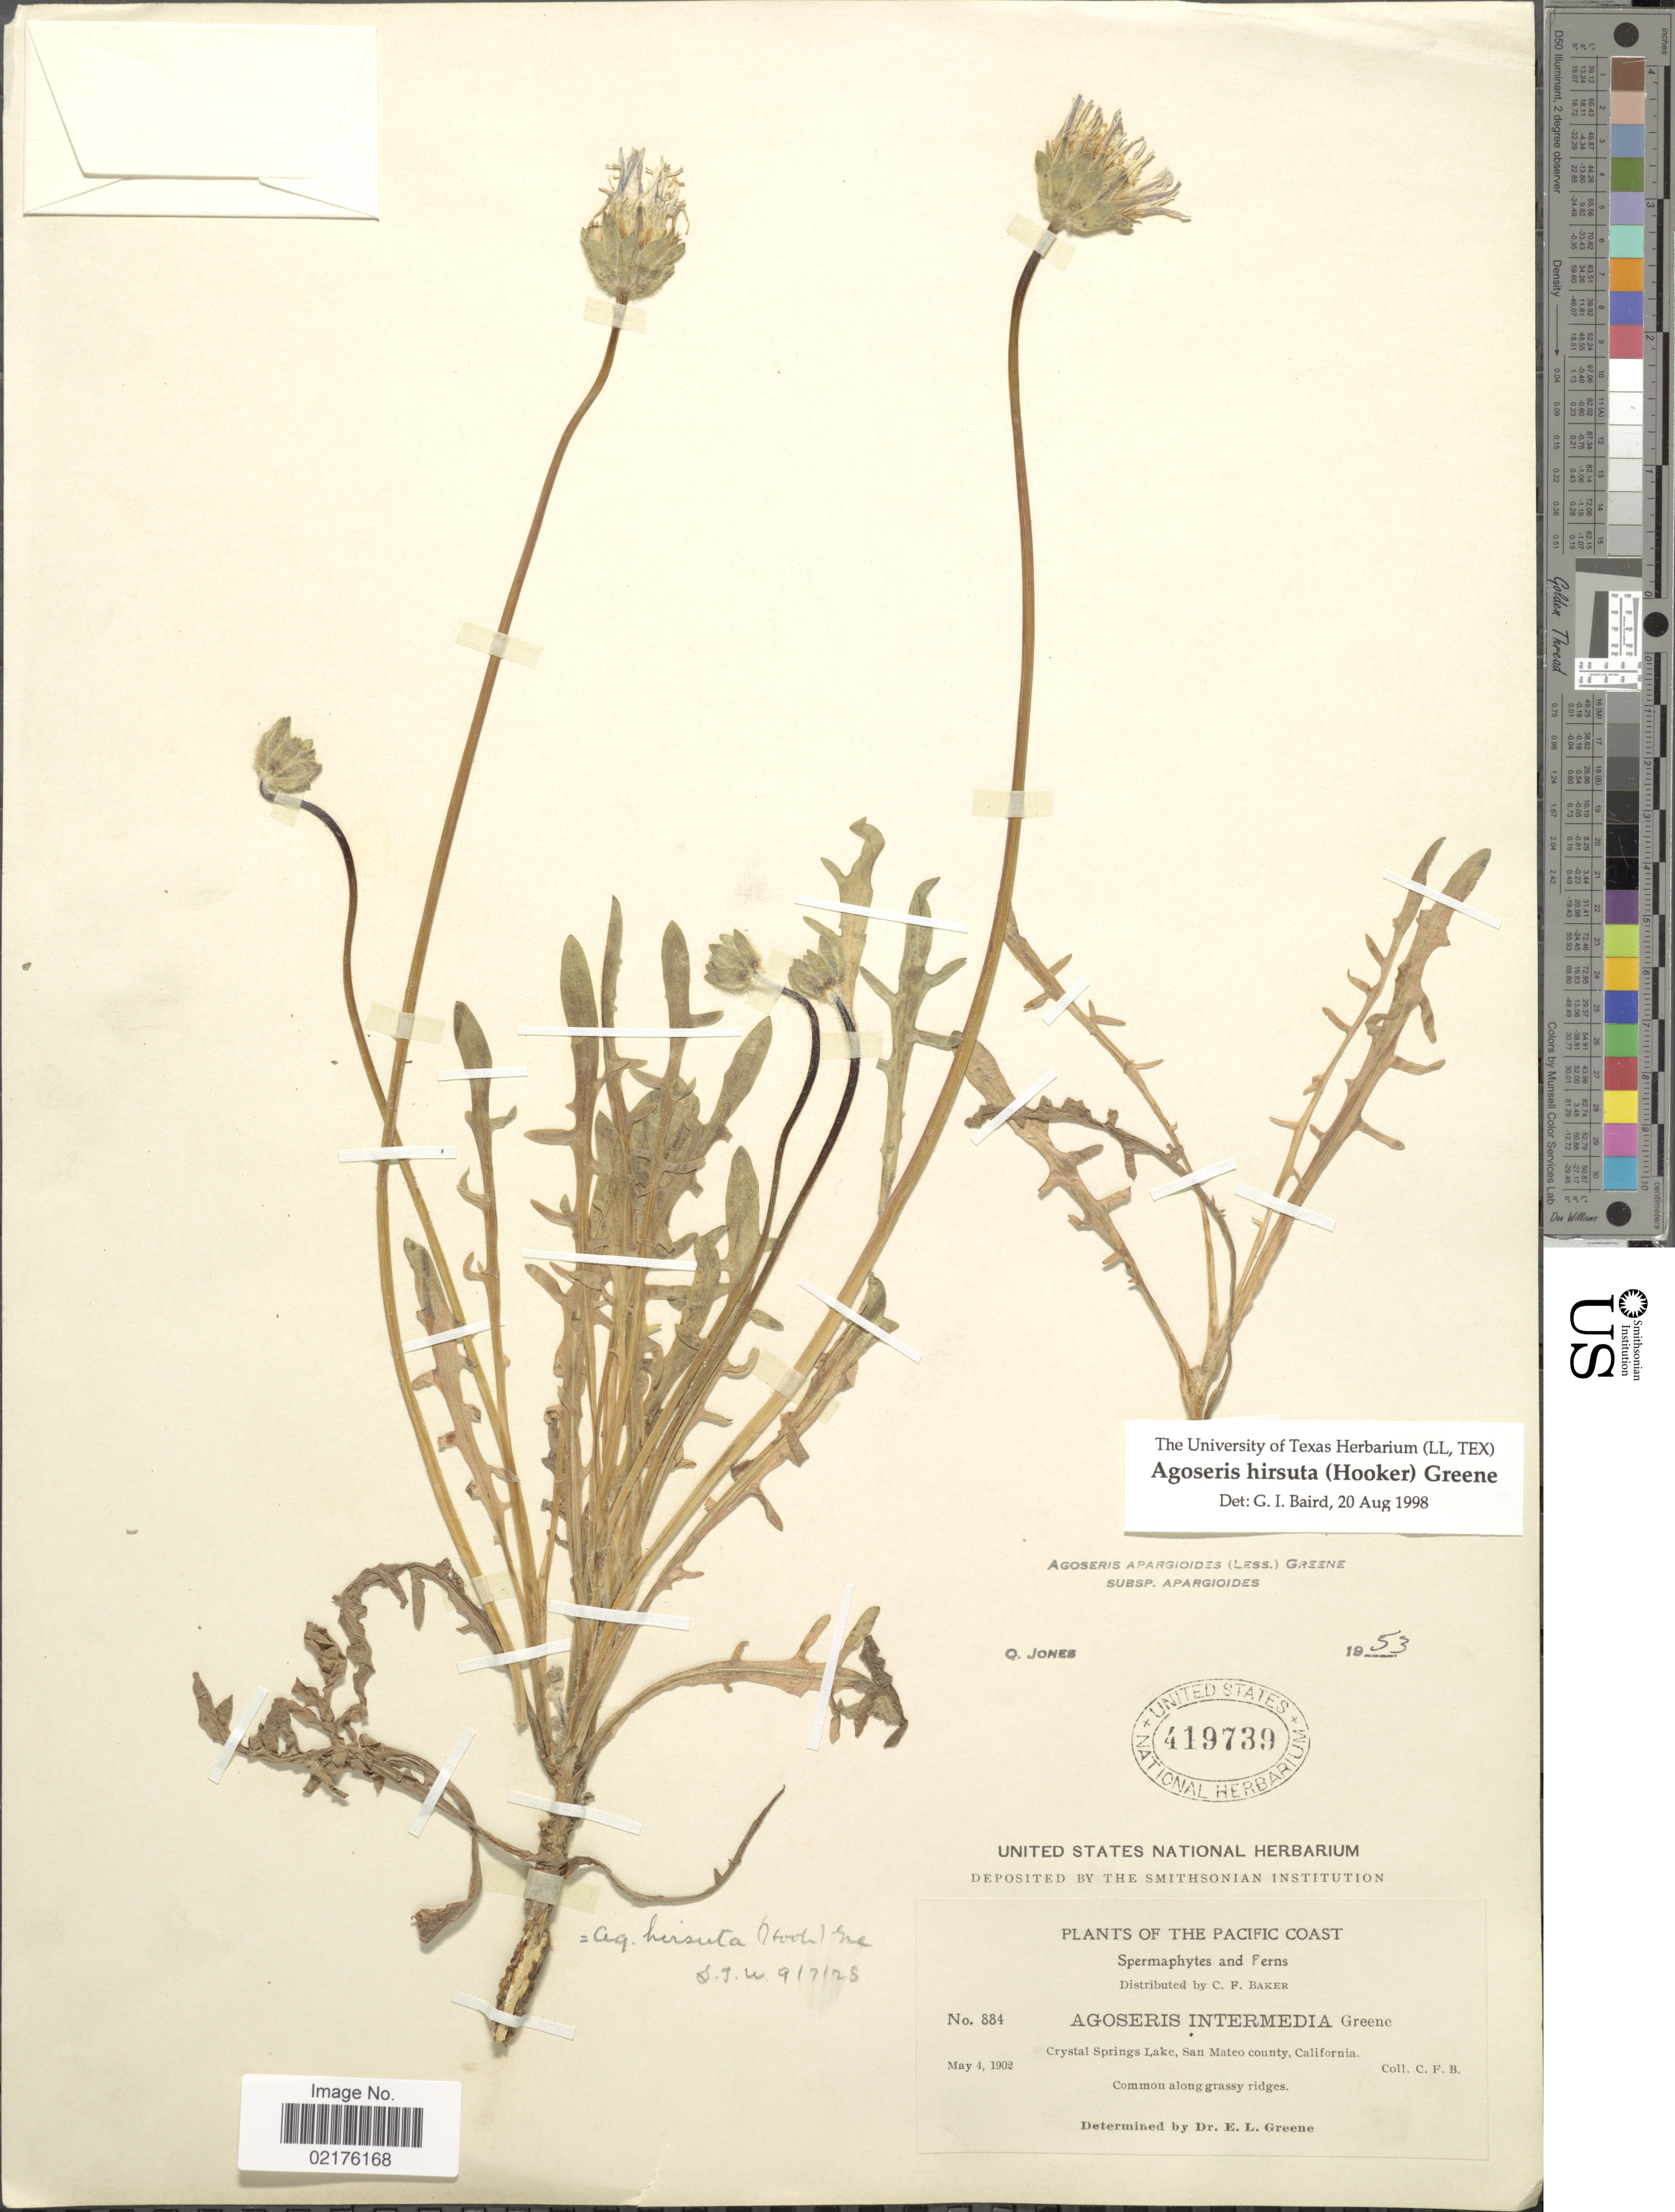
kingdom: Plantae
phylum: Tracheophyta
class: Magnoliopsida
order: Asterales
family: Asteraceae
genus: Agoseris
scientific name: Agoseris hirsuta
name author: (Hook.) Greene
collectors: E. L. Greene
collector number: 884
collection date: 1902-05-04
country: United States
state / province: California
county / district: San Mateo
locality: The Pacific Coast, Crystal Springs Lake, San Mateo County, California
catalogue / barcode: US 419739